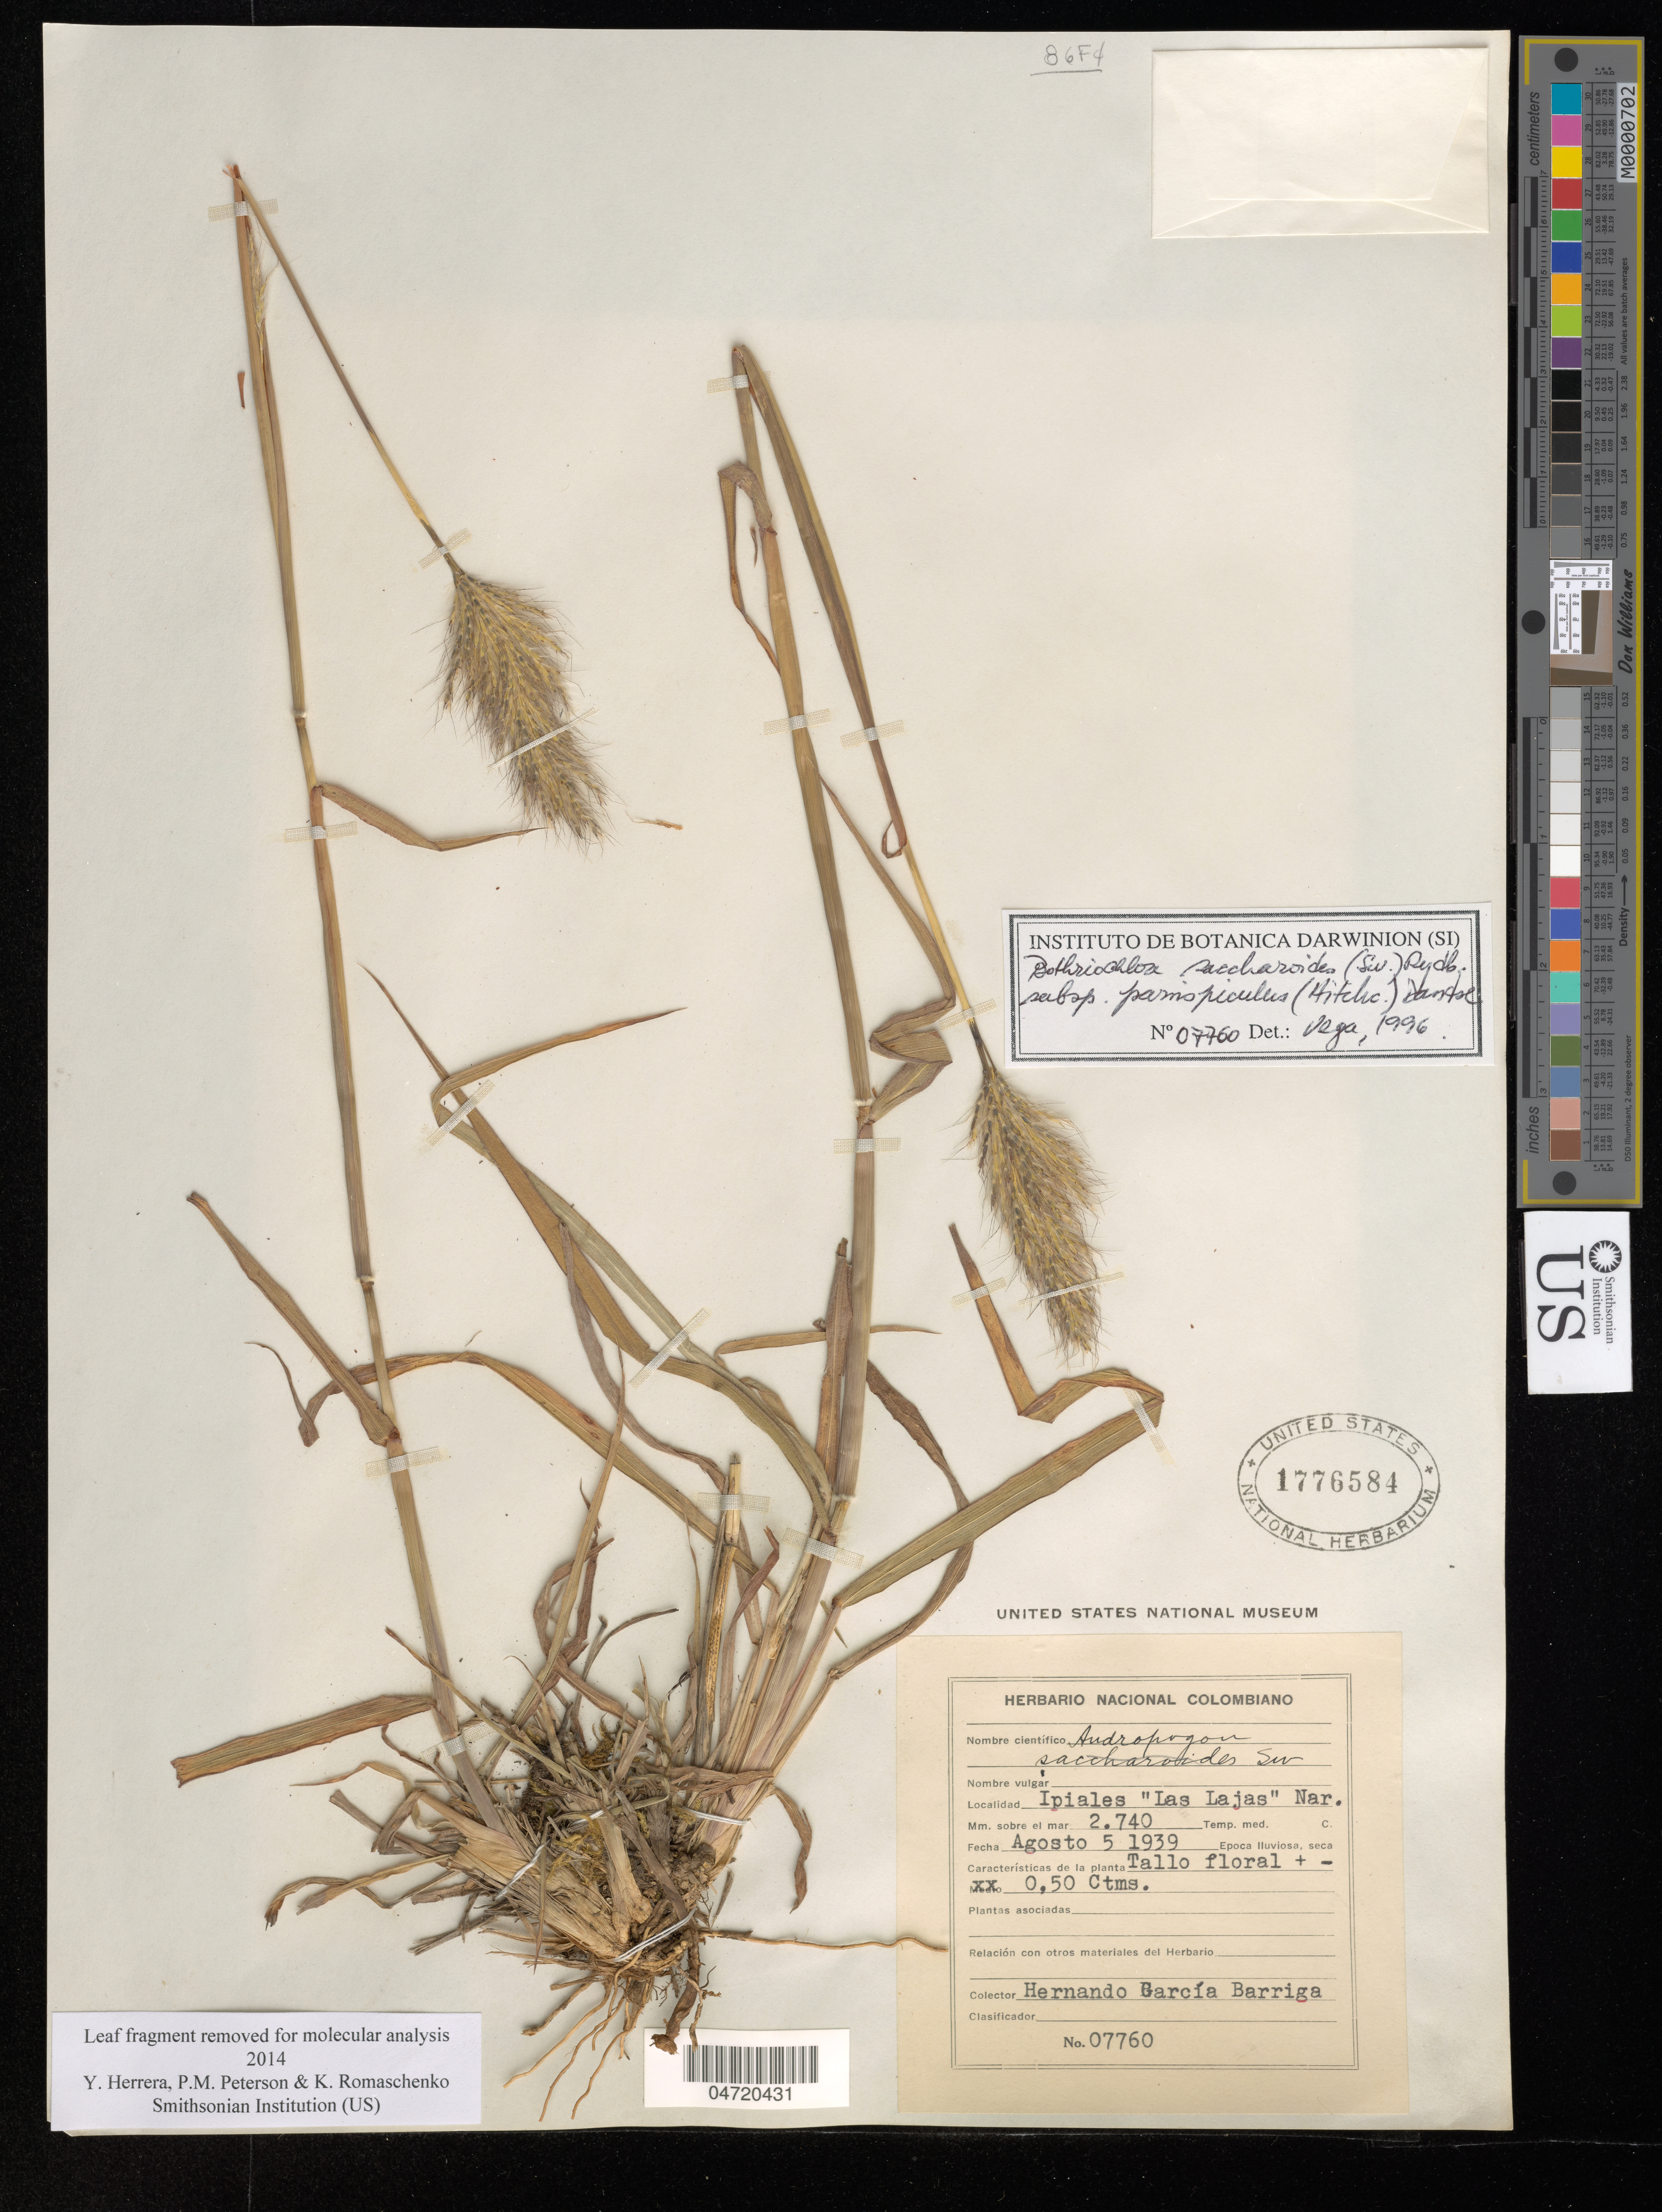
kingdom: Plantae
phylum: Tracheophyta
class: Liliopsida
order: Poales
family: Poaceae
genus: Bothriochloa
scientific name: Bothriochloa saccharoides var. parvispicula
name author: (Hitchc.) Tovar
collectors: H. García Barriga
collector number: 07760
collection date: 1939-08-05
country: Colombia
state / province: Nariño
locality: Ipiales "Las Lajas".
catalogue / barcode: US 1776584